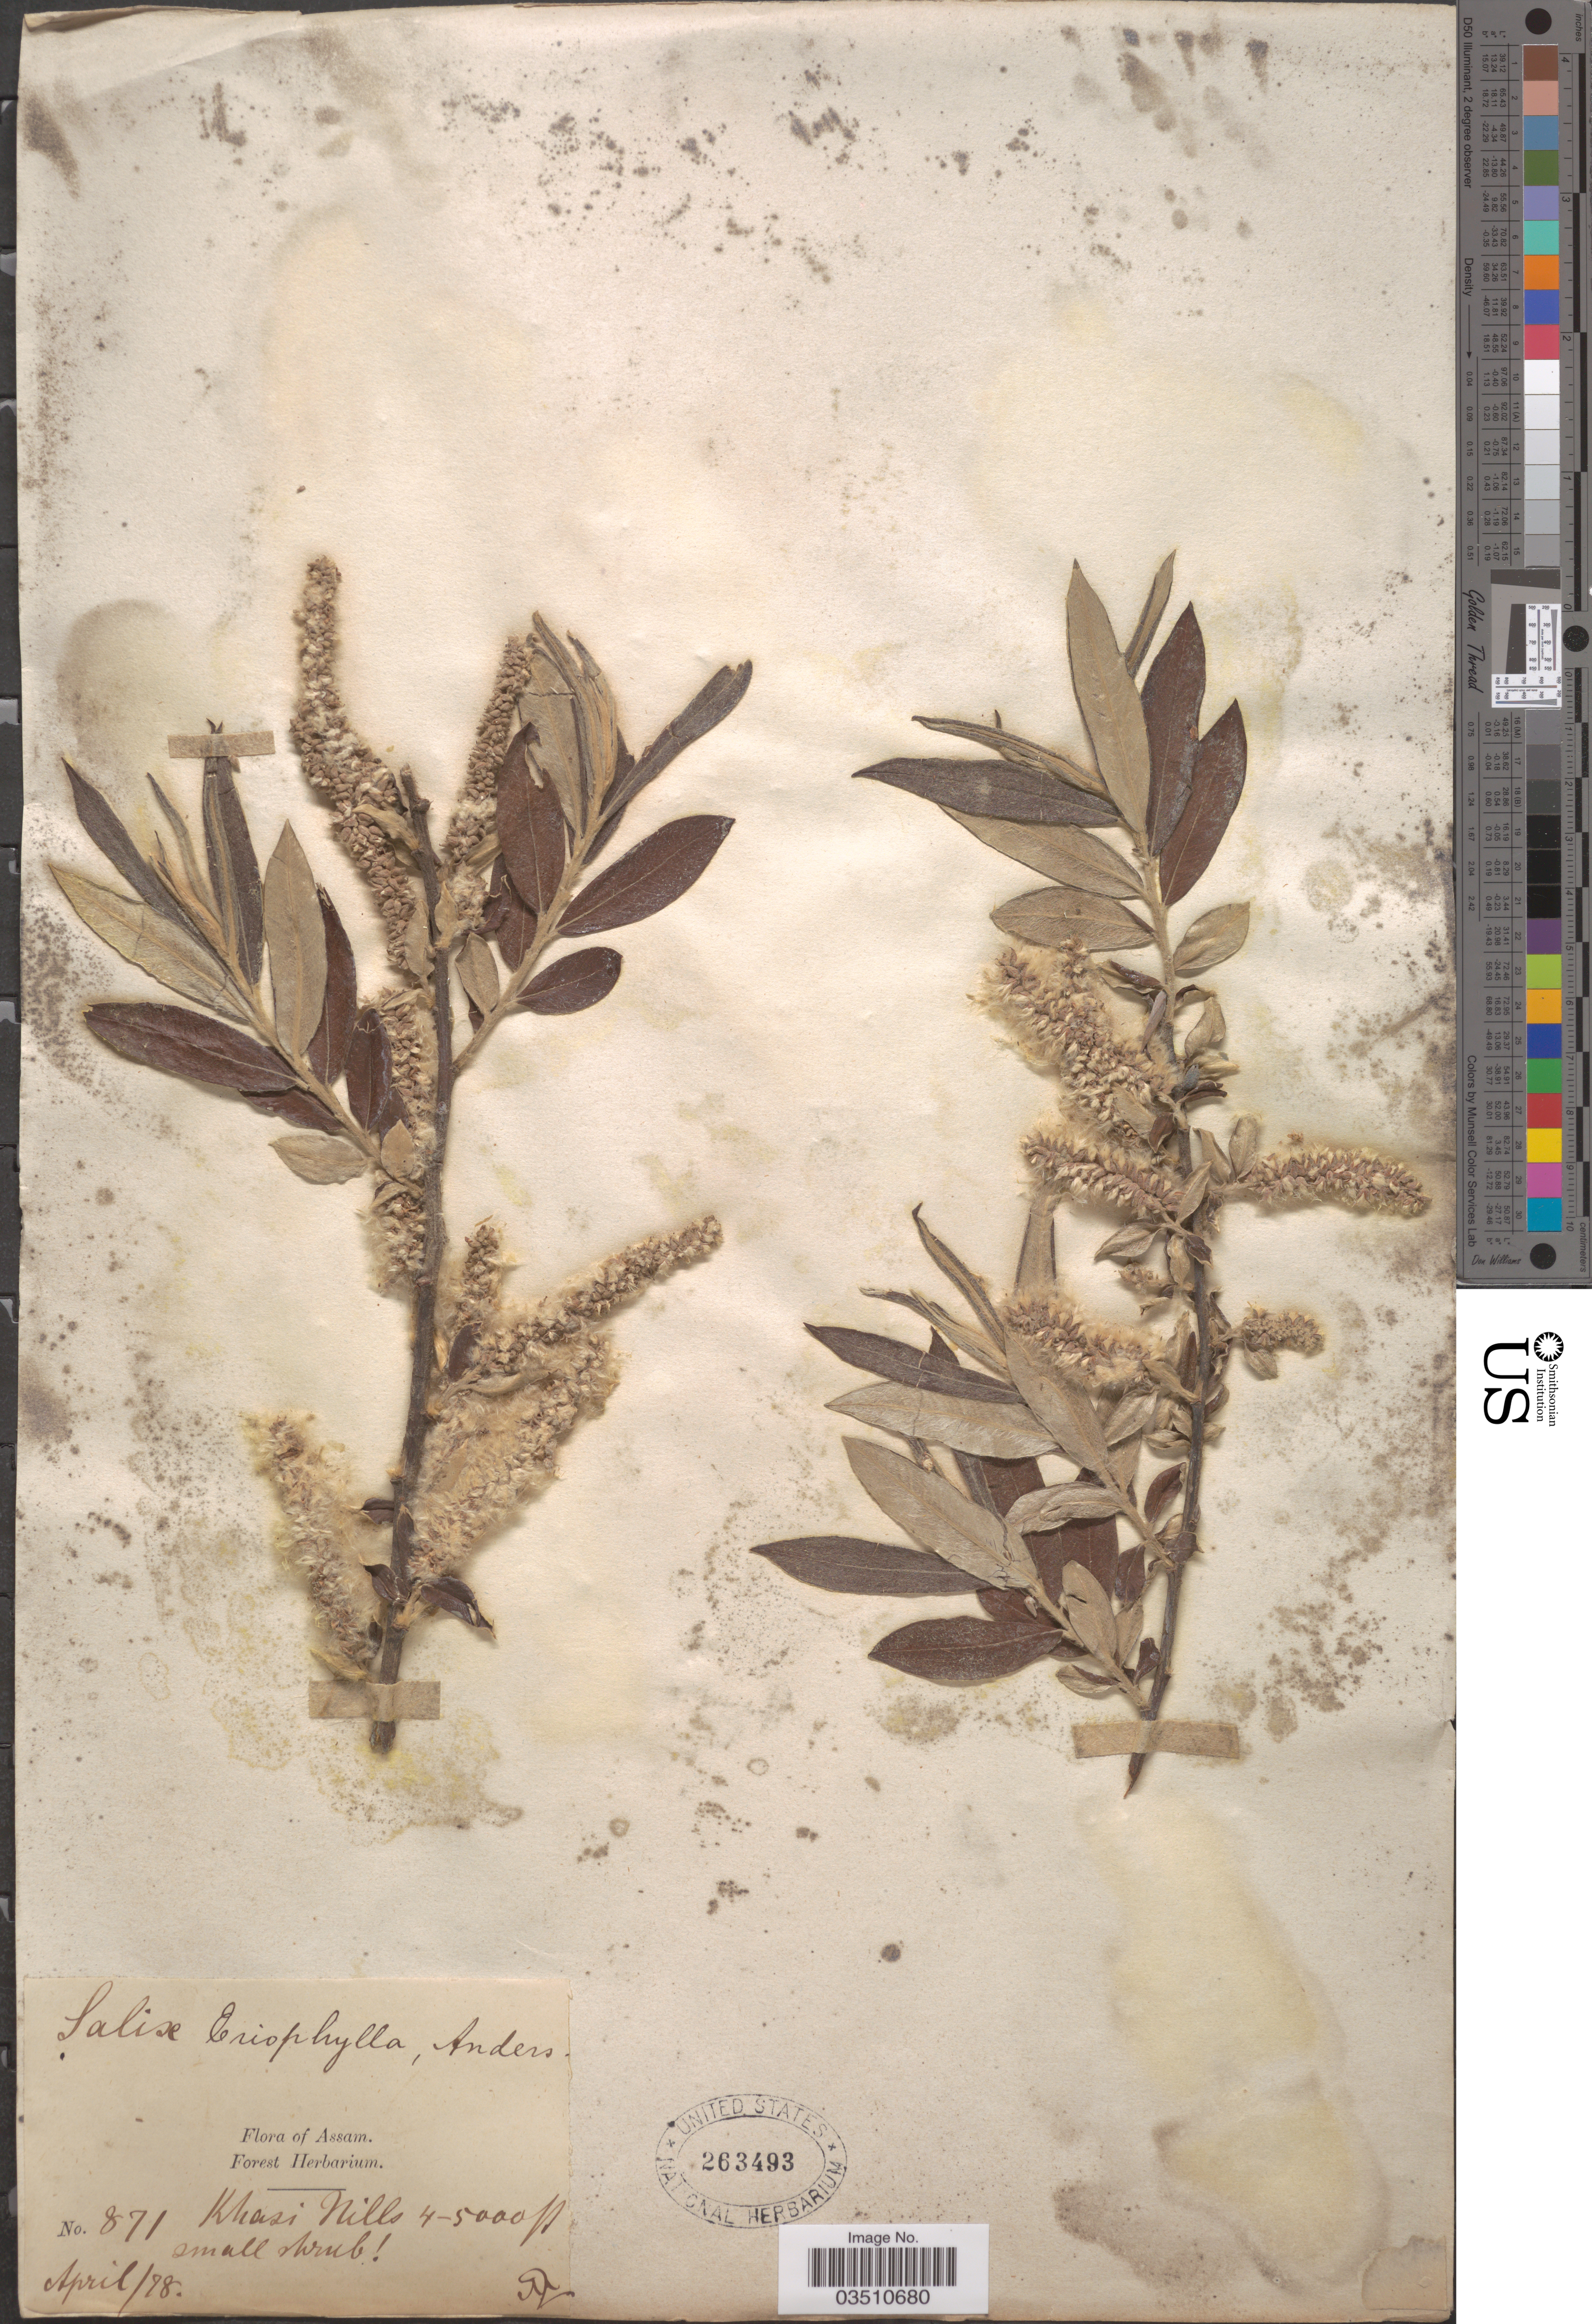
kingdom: Plantae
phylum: Tracheophyta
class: Magnoliopsida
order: Malpighiales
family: Salicaceae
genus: Salix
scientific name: Salix eriophylla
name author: Andersson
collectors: Ex herb. Forest Service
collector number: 871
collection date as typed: Transcribed d/m/y: /4/78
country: India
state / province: Meghalaya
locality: Khasi Hills.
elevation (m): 1219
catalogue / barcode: US 263493